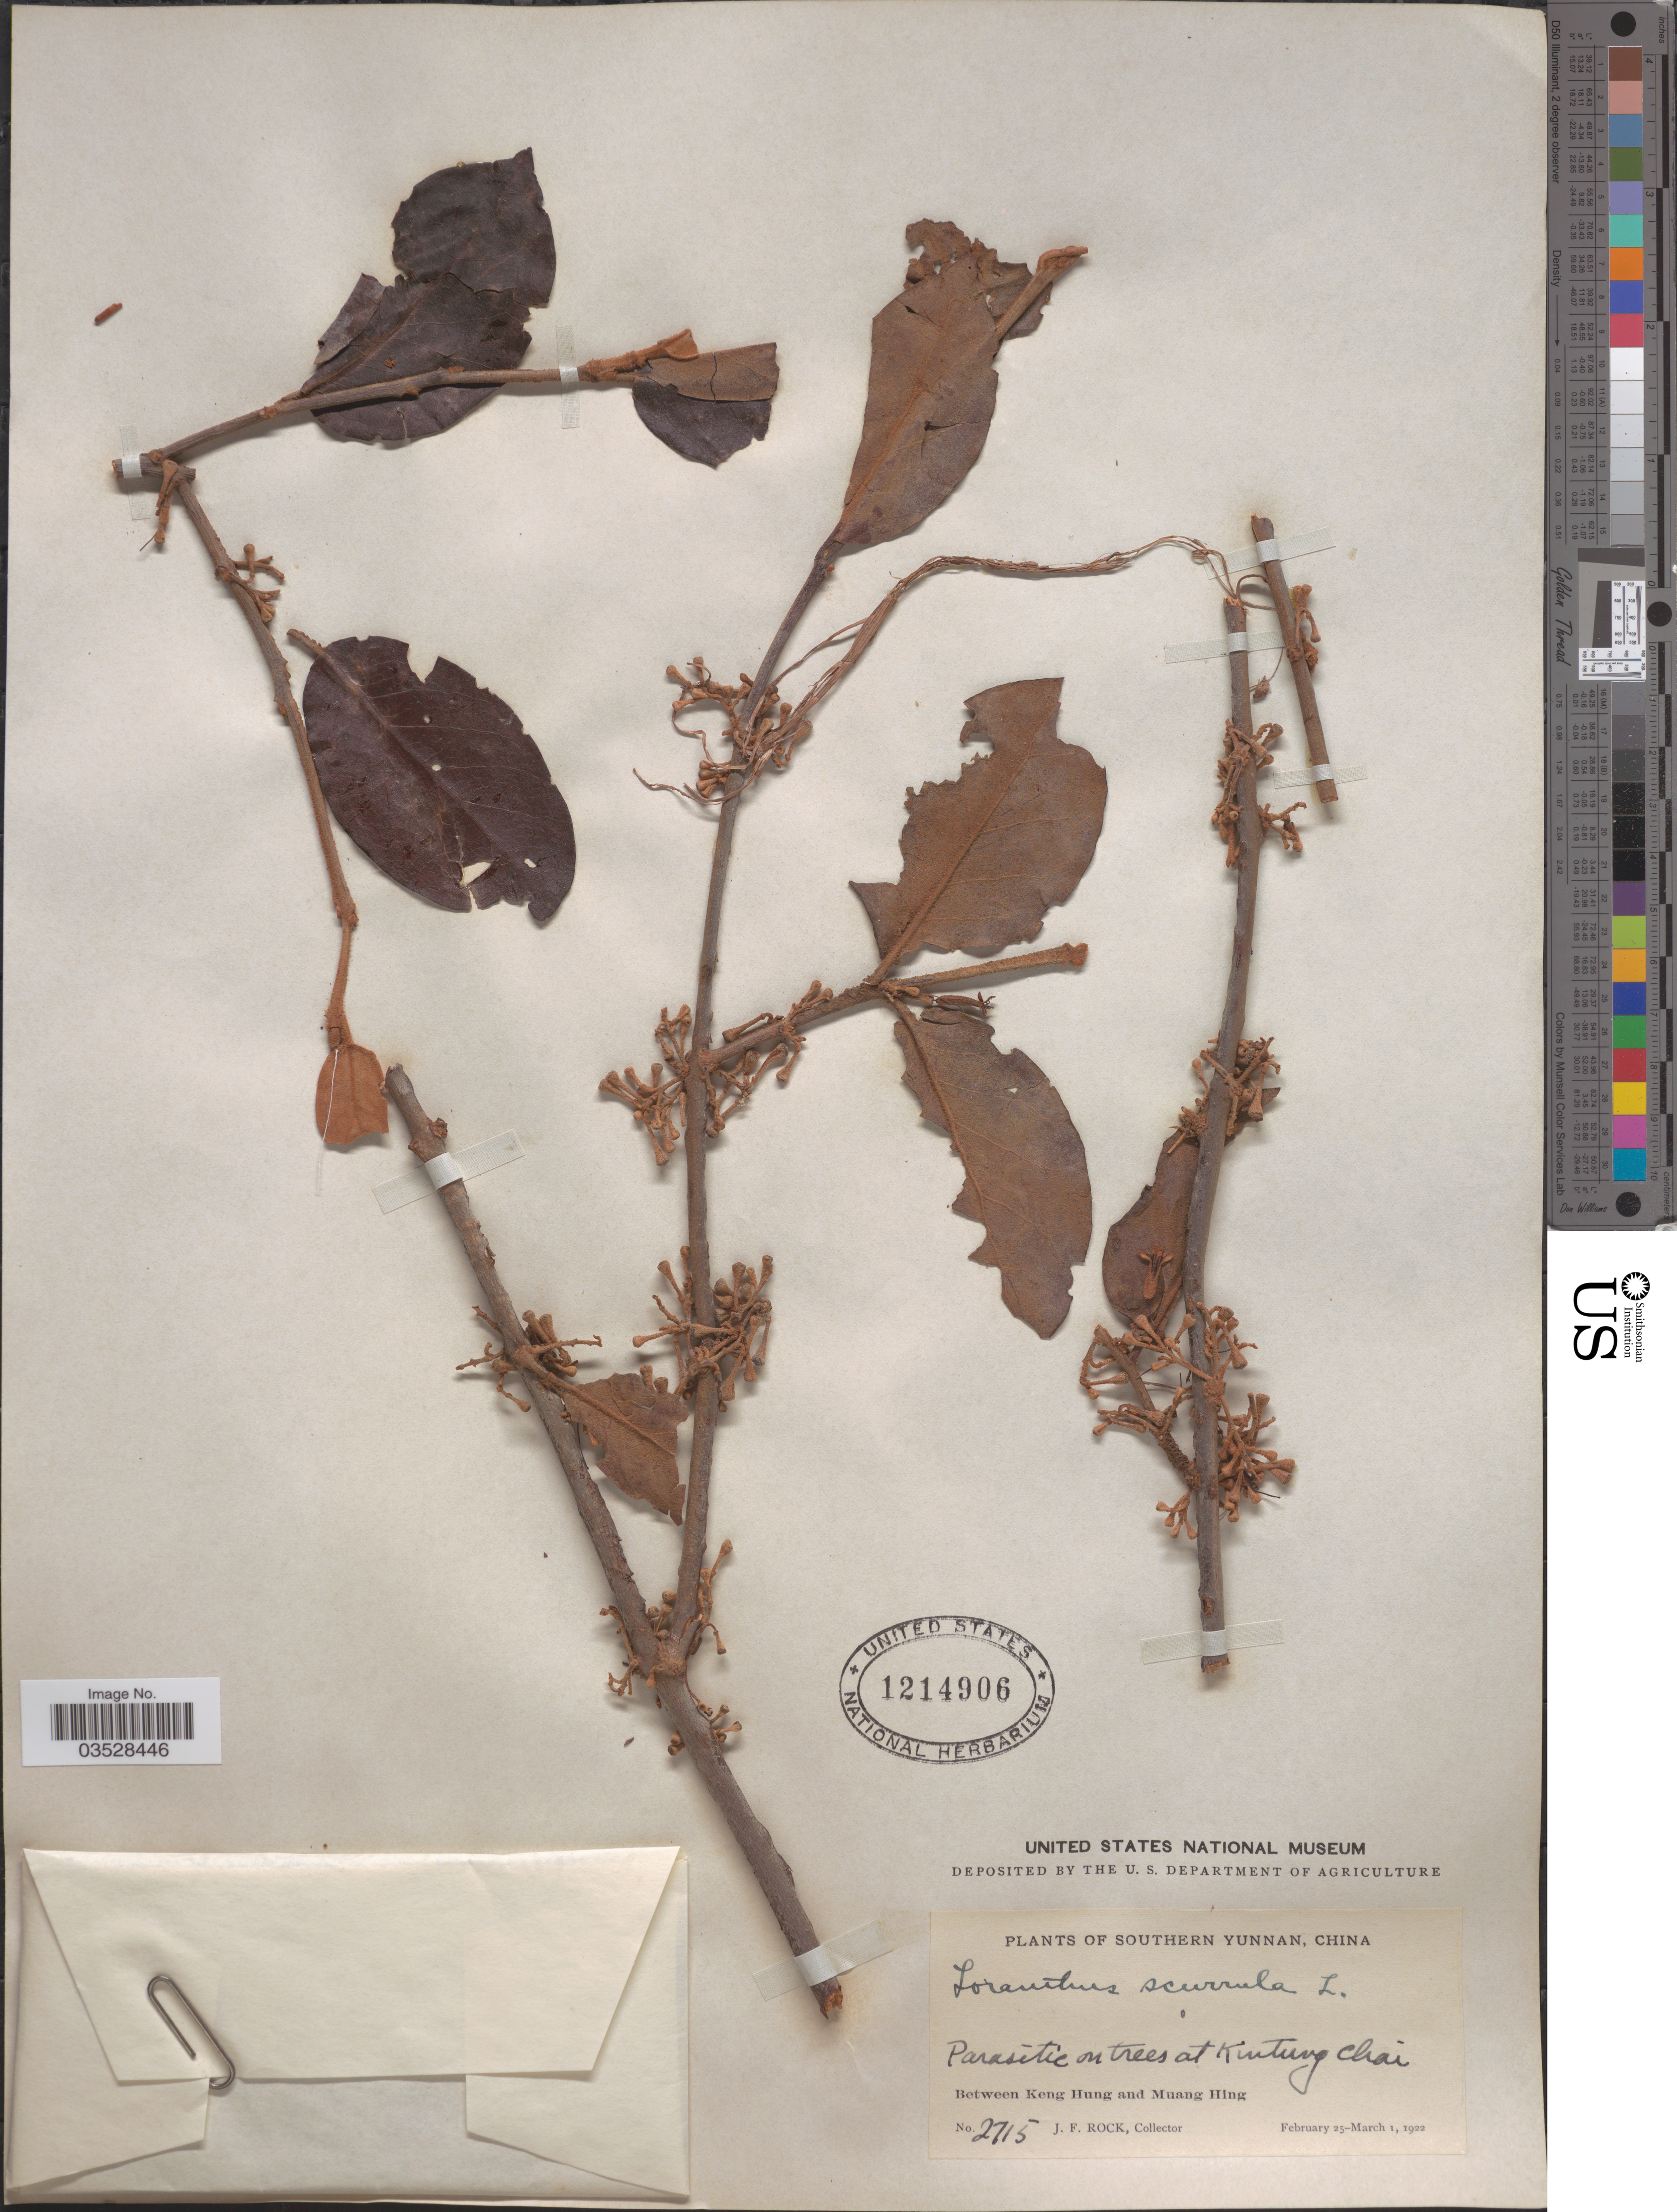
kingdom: Plantae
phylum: Tracheophyta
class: Magnoliopsida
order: Santalales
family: Loranthaceae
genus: Loranthus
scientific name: Loranthus scurrula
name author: L.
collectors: J. Rock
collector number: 2715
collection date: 1922-02-25/1922-03-01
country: China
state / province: Yunnan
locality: Southern Yunnan. Kintung Chai. Between Keng Hung and Muang Hing.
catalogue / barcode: US 1214906